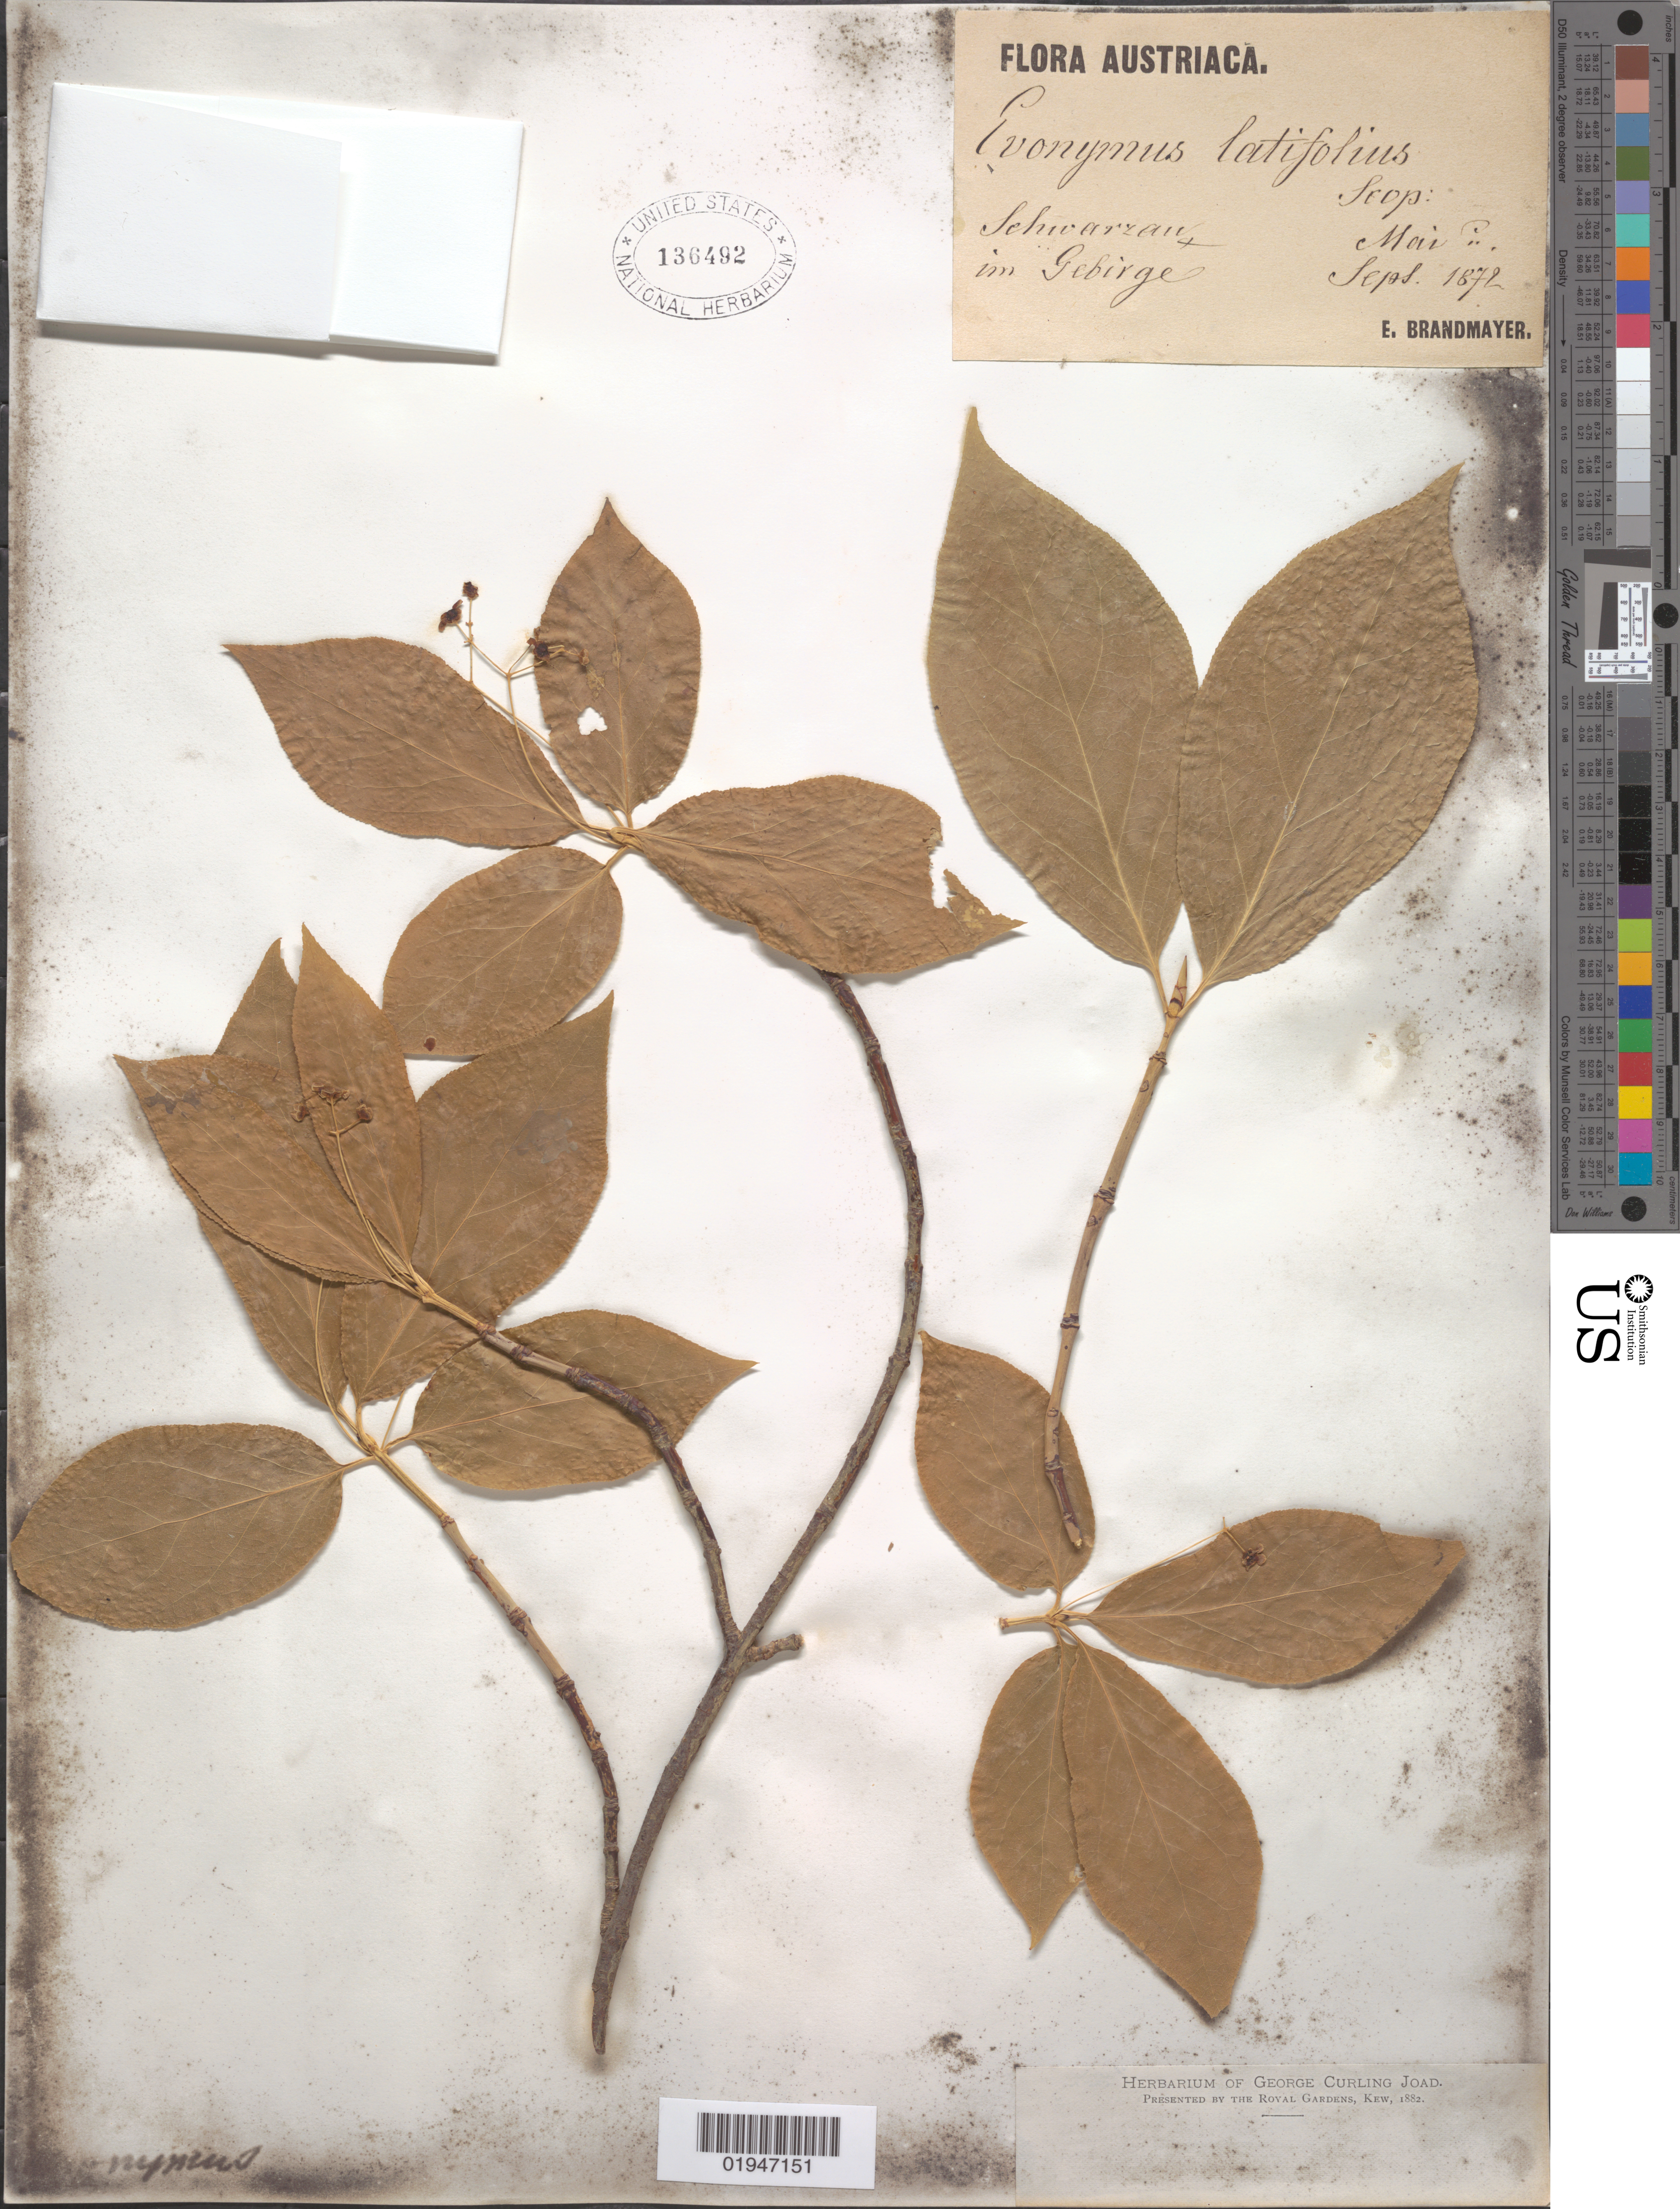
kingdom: Plantae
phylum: Tracheophyta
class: Magnoliopsida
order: Celastrales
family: Celastraceae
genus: Euonymus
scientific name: Euonymus latifolius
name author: (L.) Mill.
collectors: E. Brandmayer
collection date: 1872-05/1872-09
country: Austria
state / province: Niederosterreich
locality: Schwarzau im Gebirge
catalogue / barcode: US 136492